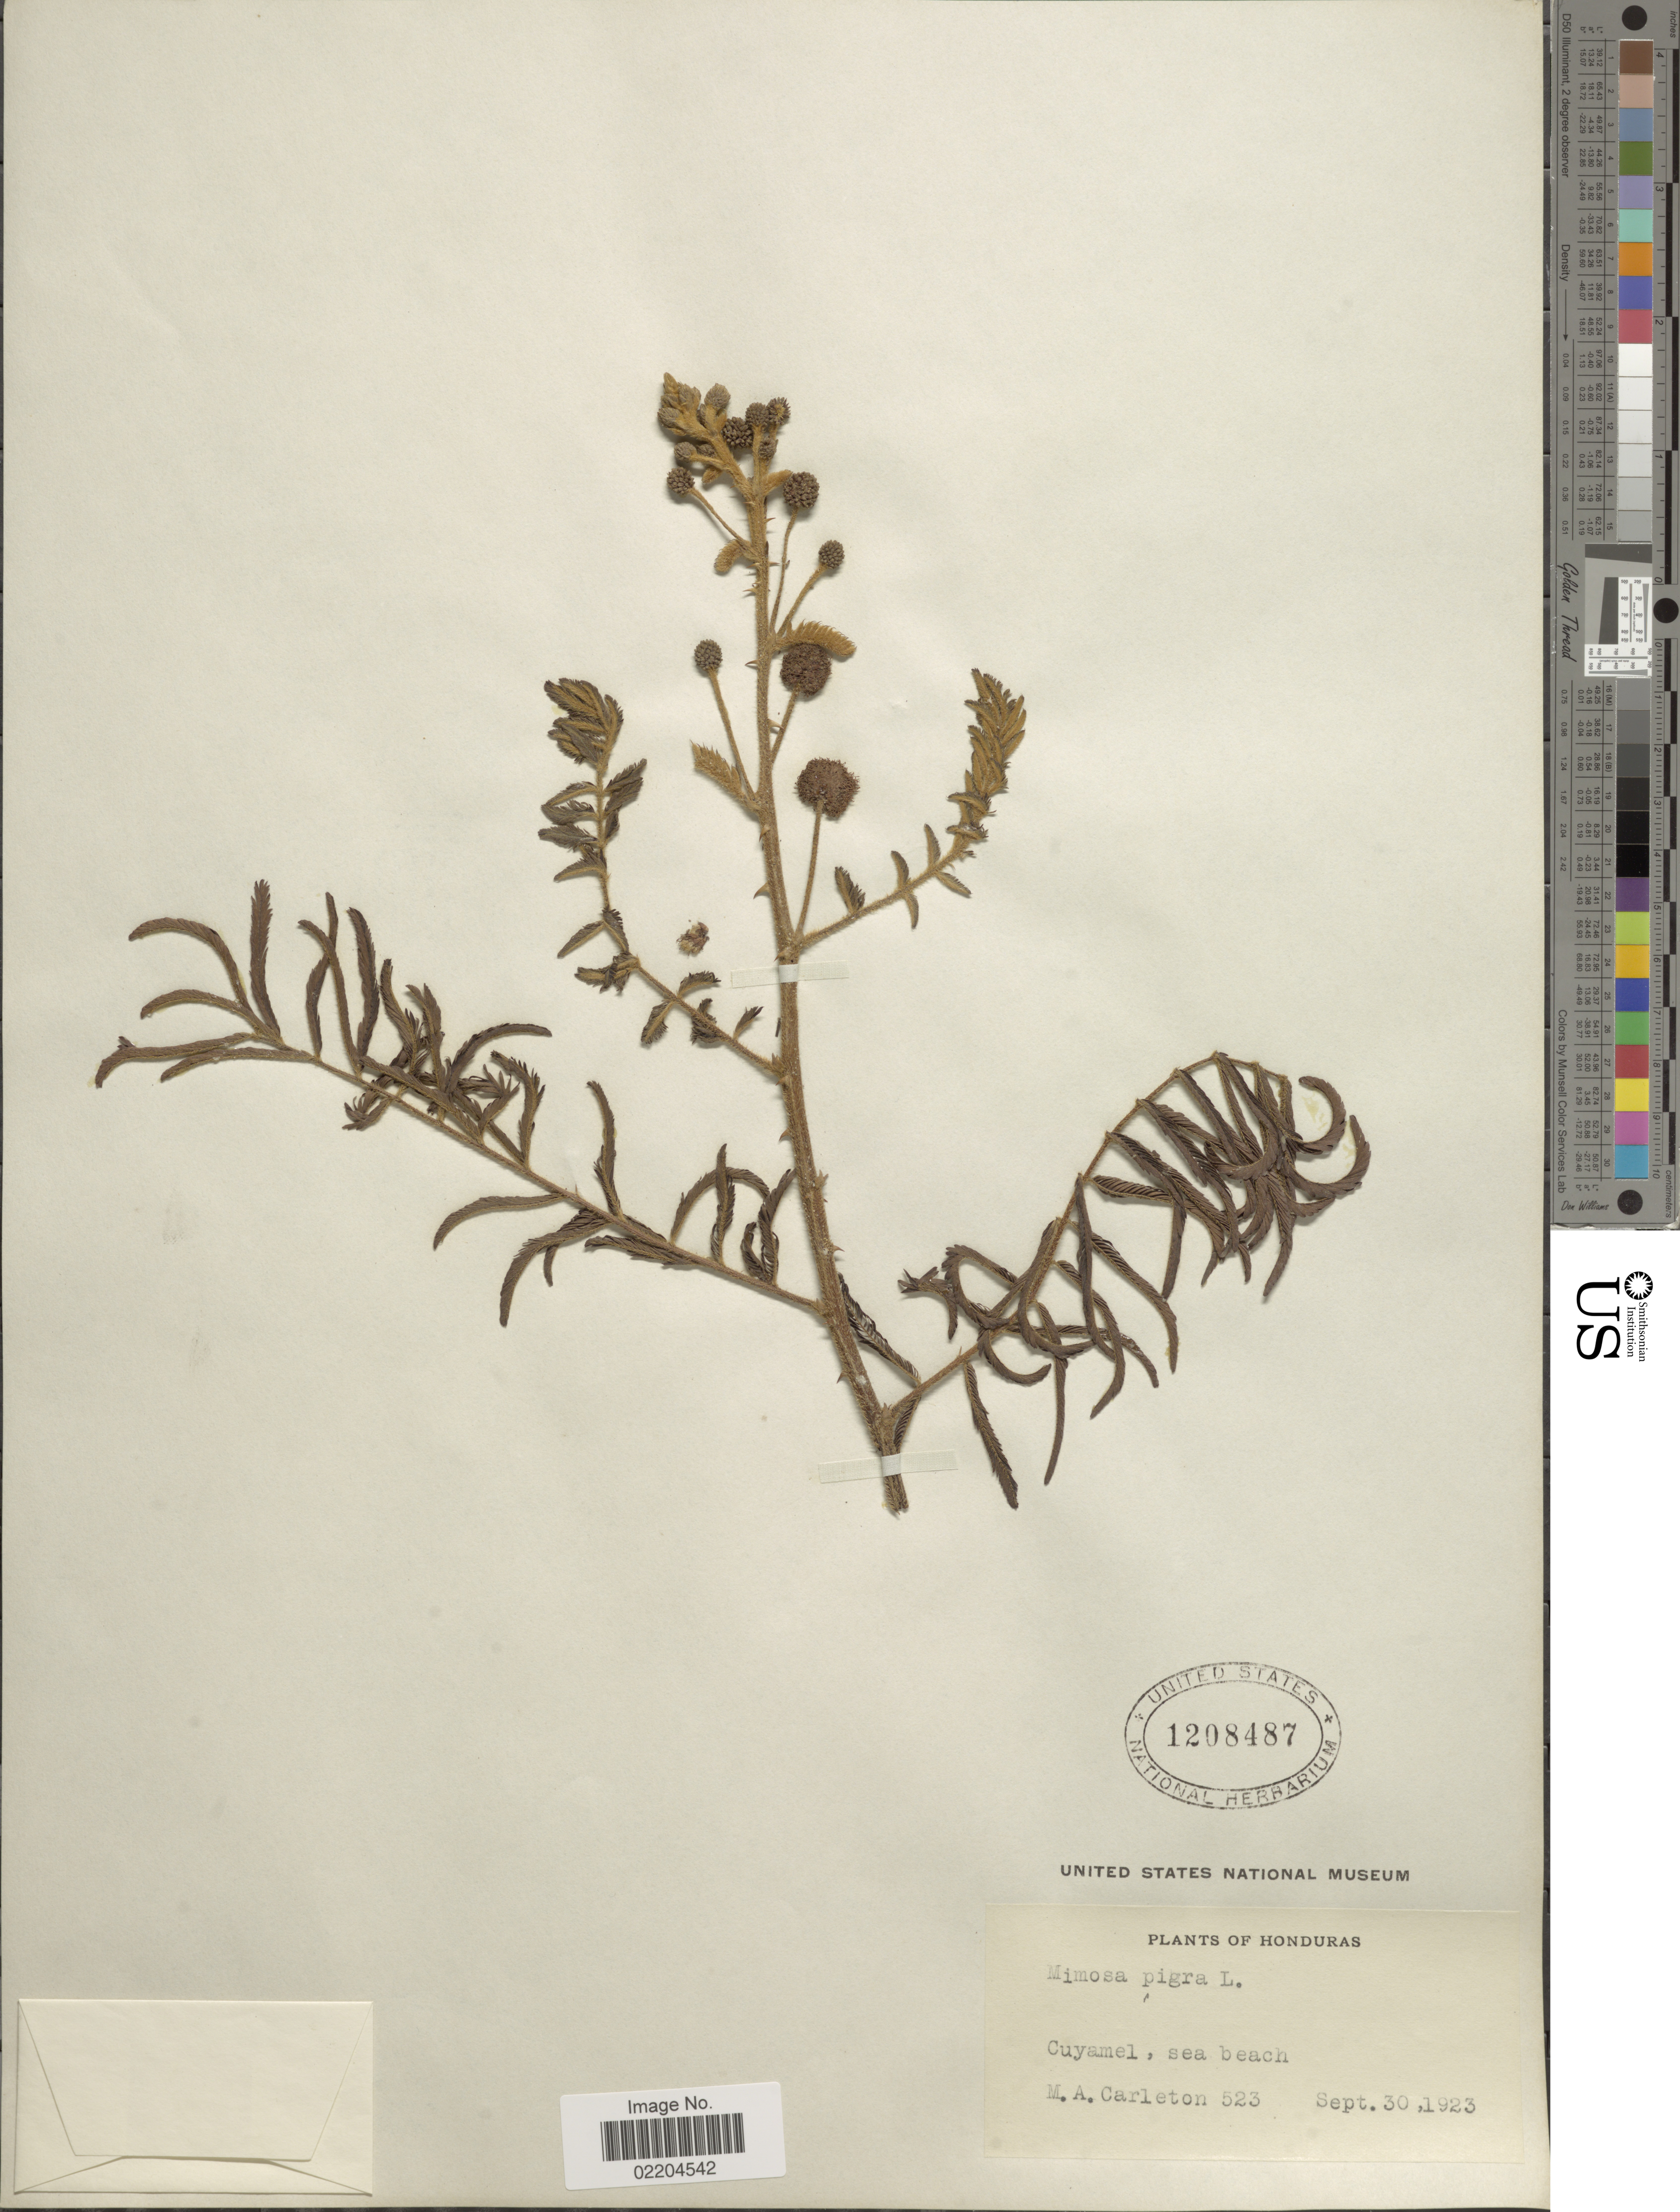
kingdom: Plantae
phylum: Tracheophyta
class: Magnoliopsida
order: Fabales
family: Fabaceae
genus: Mimosa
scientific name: Mimosa pigra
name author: L.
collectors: M. A. Carleton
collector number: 523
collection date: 1923-09-30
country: Honduras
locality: Cuyamel, sea beach, Honduras.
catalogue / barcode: US 1208487